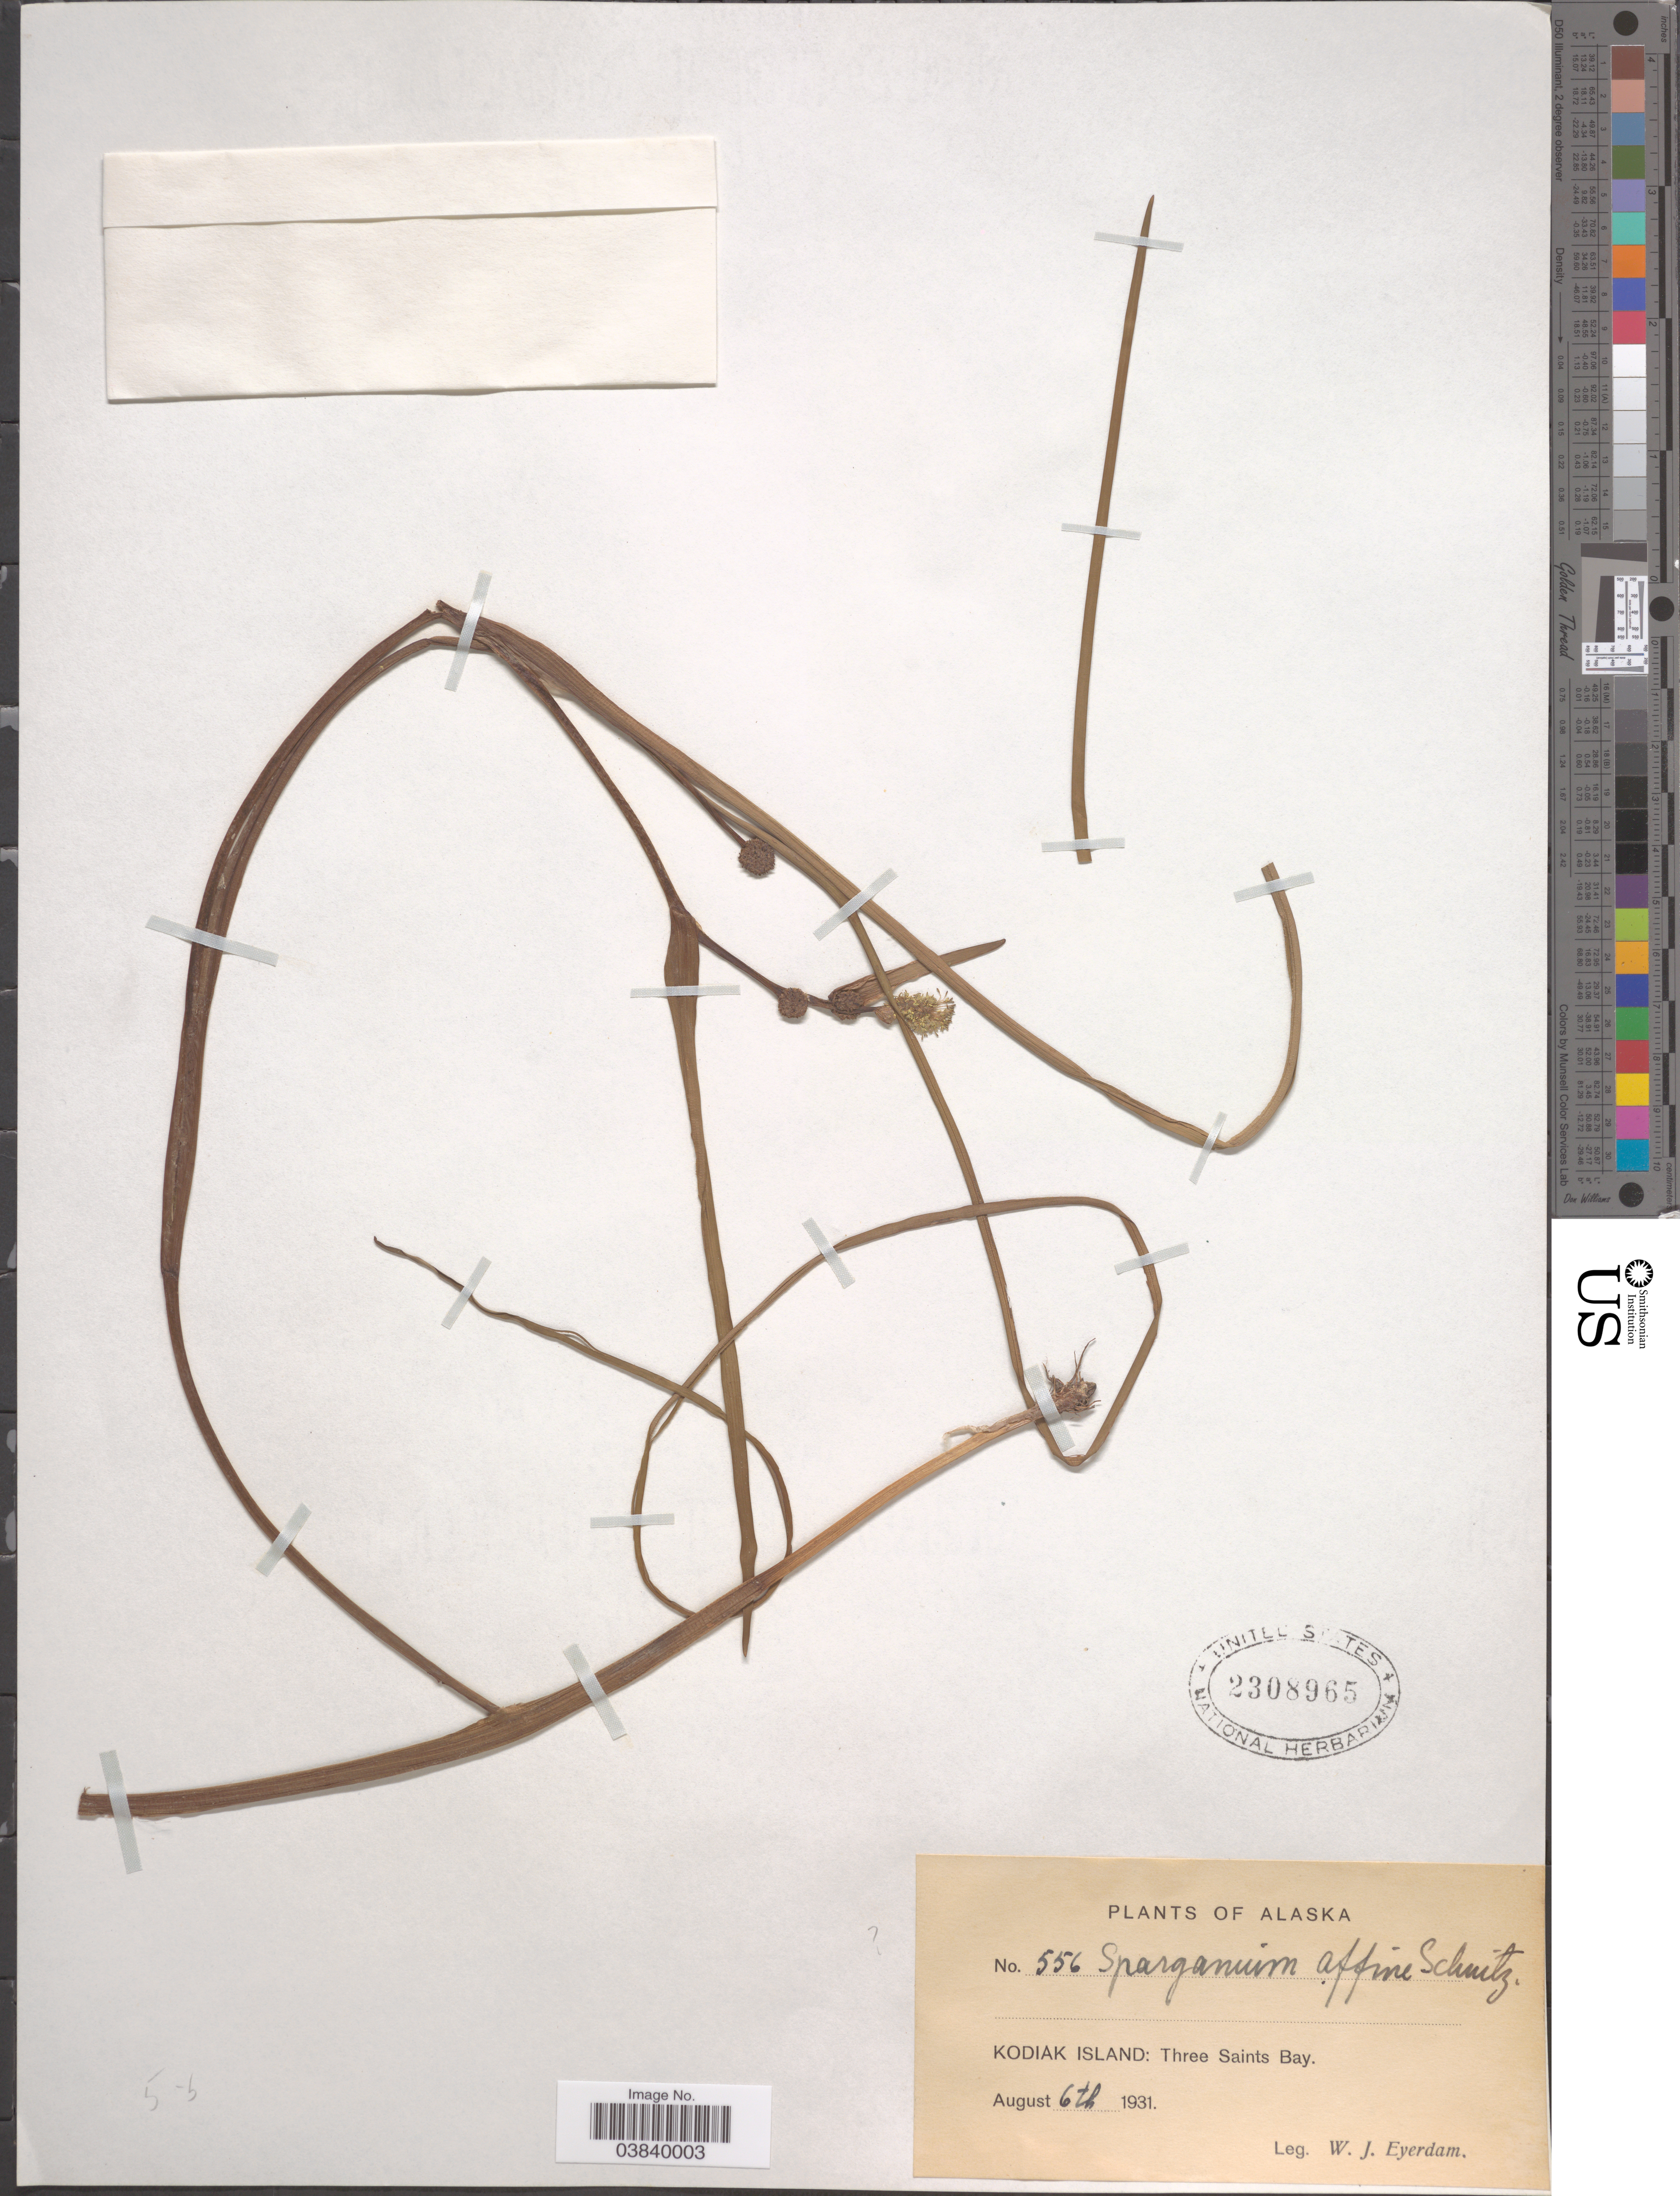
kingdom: Plantae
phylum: Tracheophyta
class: Liliopsida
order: Poales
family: Typhaceae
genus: Sparganium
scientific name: Sparganium angustifolium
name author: Michx.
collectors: W. J. Eyerdam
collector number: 556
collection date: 1931-08-06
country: United States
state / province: Alaska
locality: Kodiak Island: Three Saints Bay.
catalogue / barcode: US 2308965